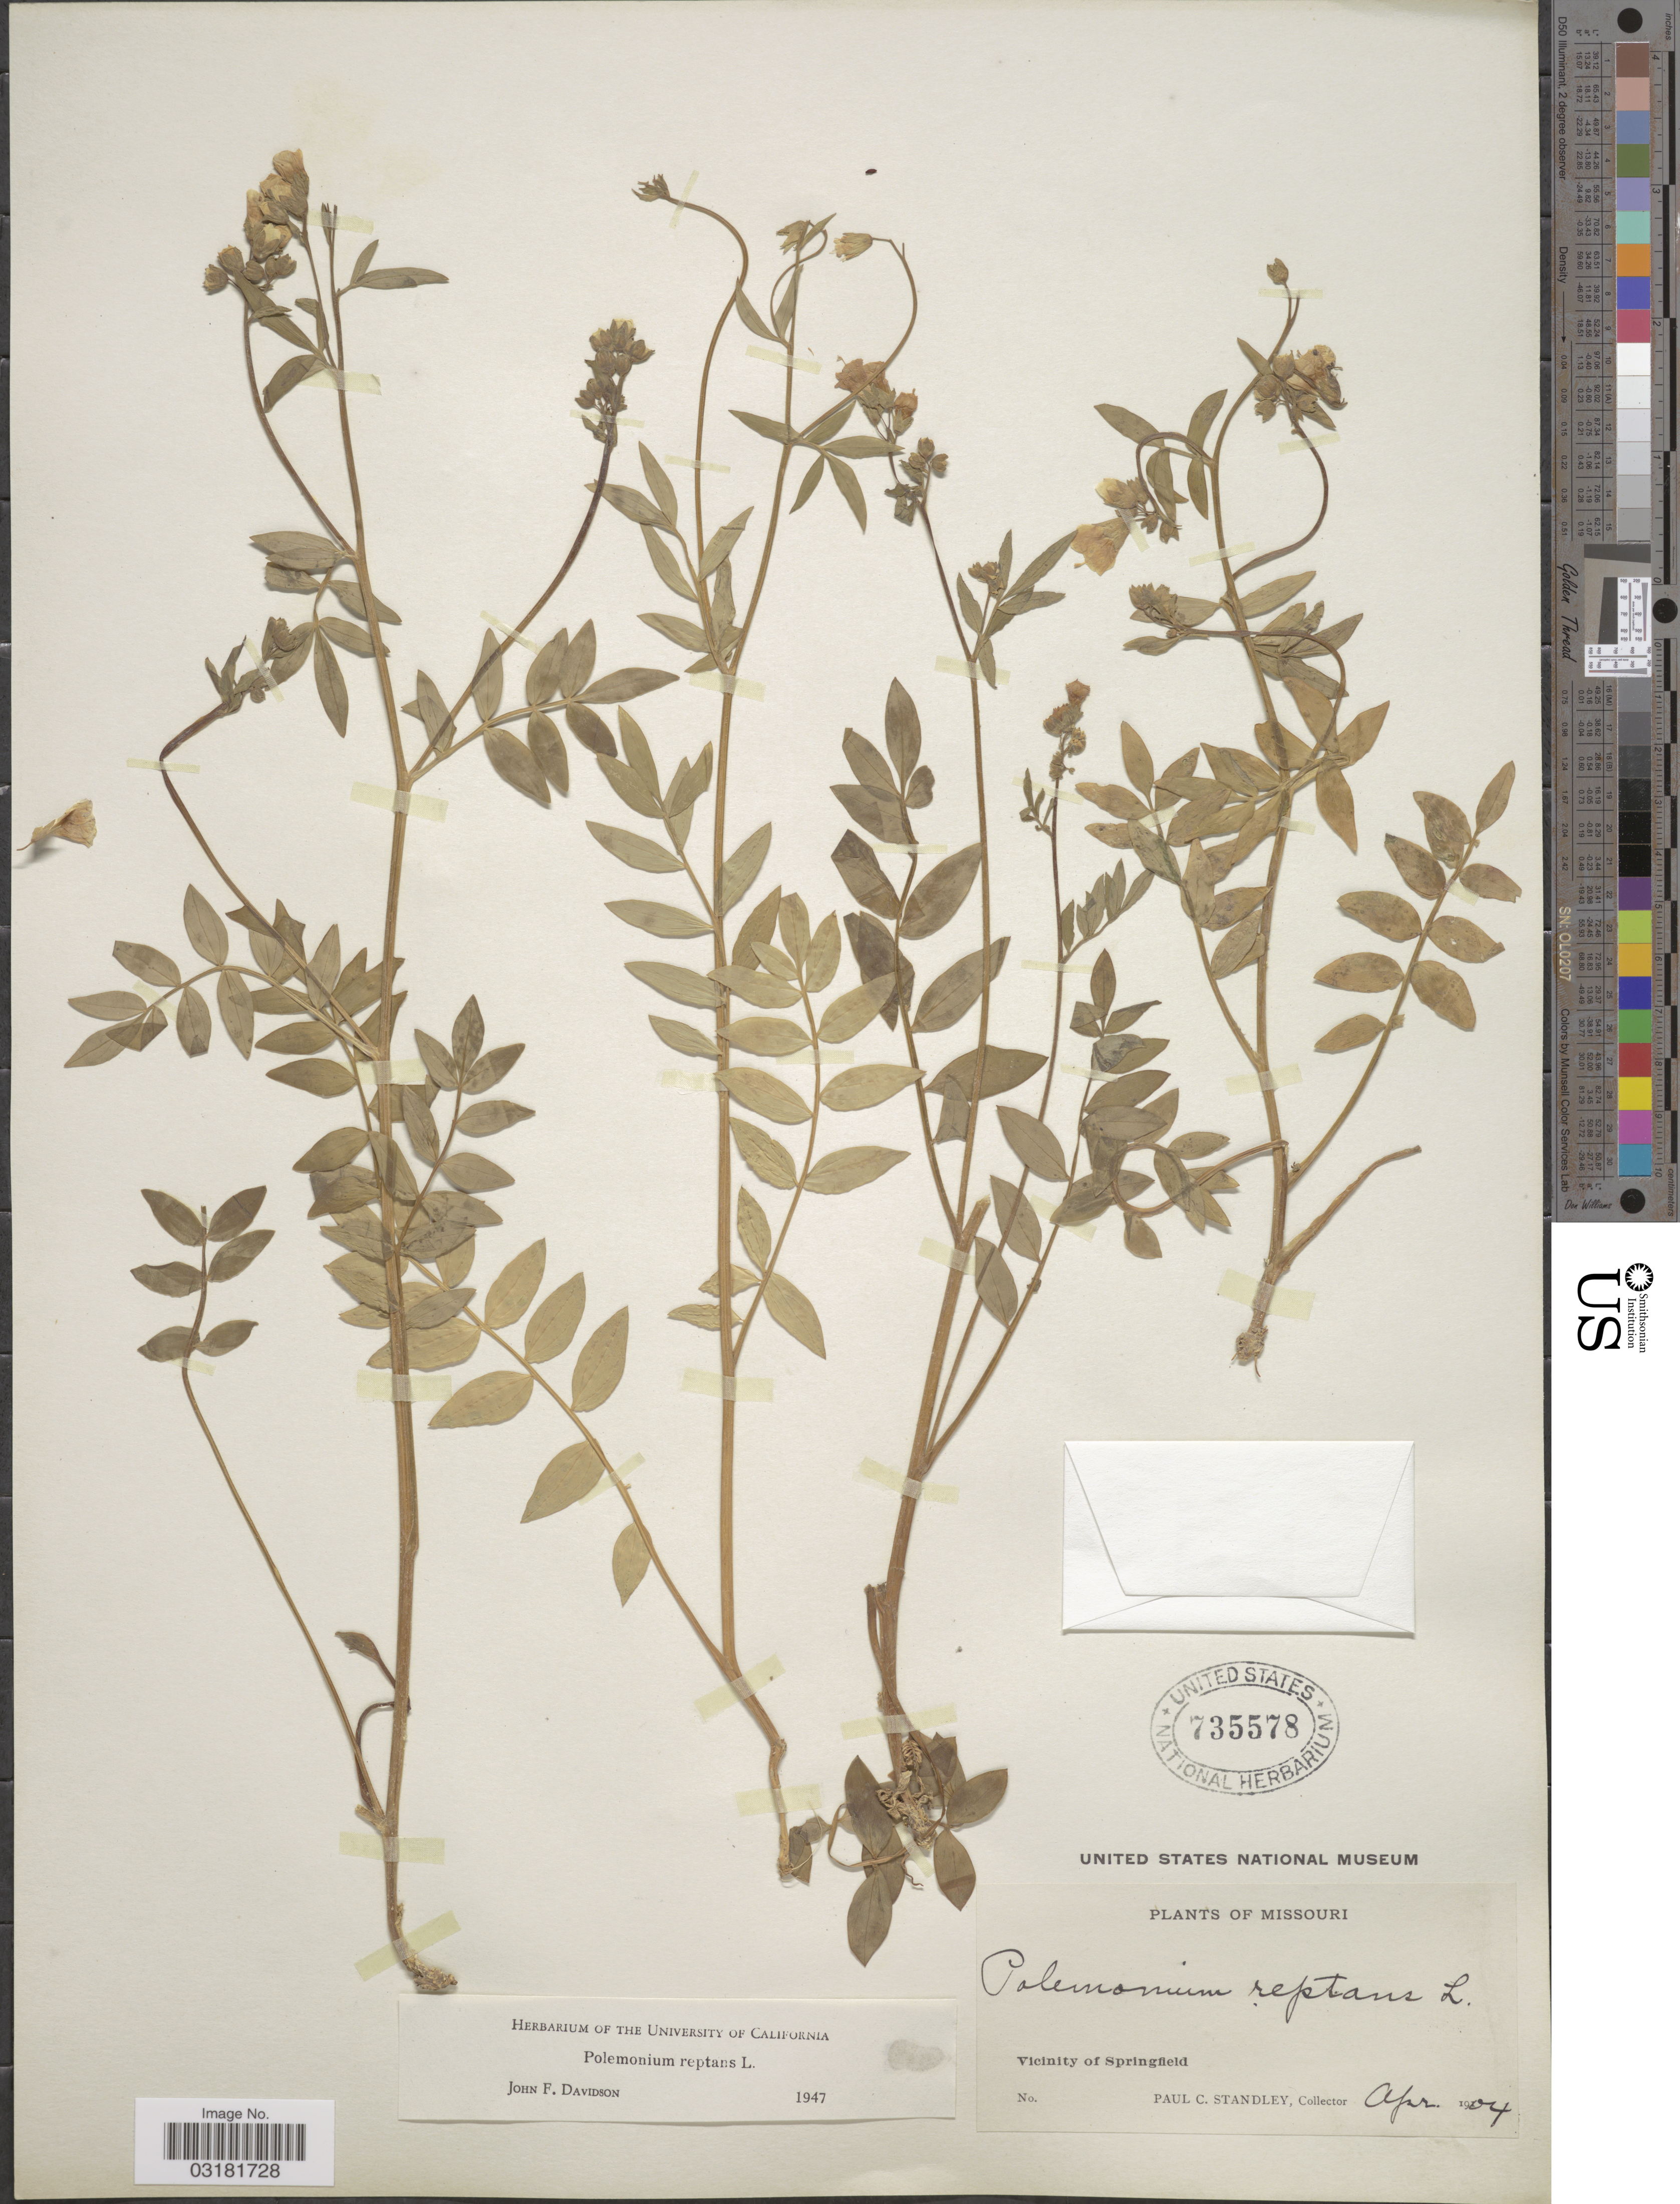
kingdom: Plantae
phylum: Tracheophyta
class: Magnoliopsida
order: Ericales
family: Polemoniaceae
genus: Polemonium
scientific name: Polemonium reptans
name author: L.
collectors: P. C. Standley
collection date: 1904-04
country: United States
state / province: Missouri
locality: Vicinity of Springfield.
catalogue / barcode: US 735578